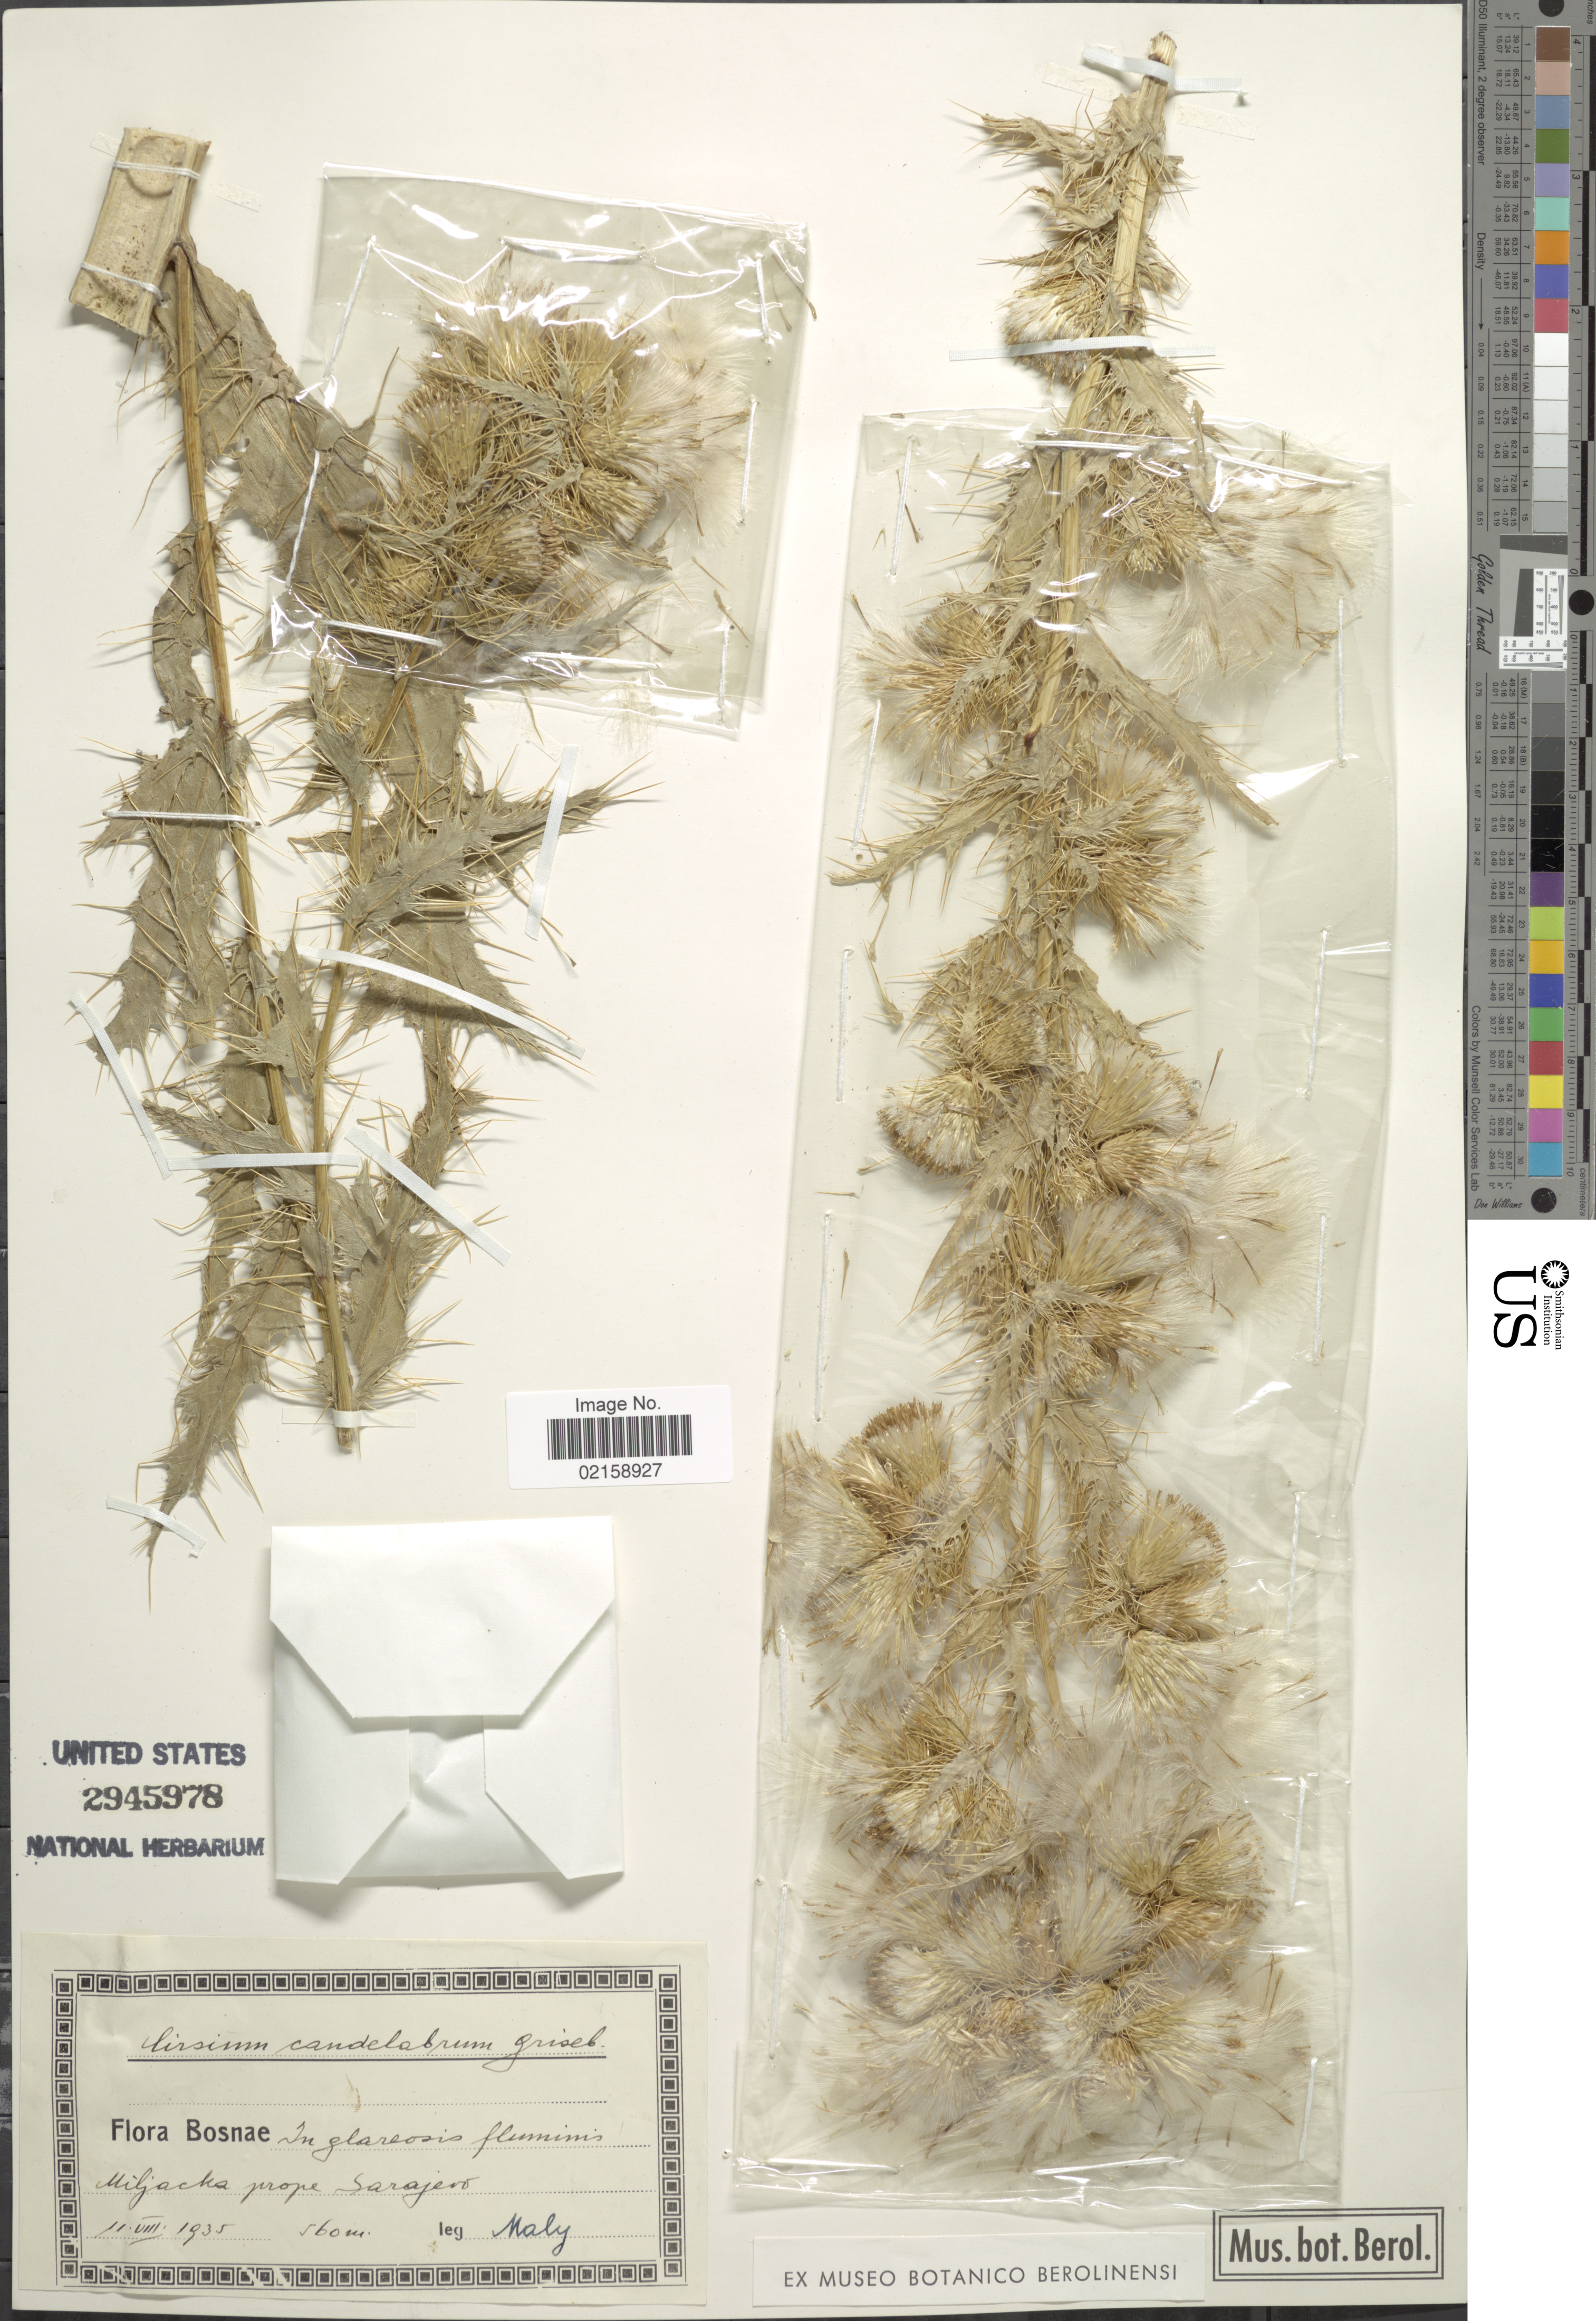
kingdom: Plantae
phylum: Tracheophyta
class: Magnoliopsida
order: Asterales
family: Asteraceae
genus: Cirsium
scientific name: Cirsium candelabrum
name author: Griseb.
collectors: -. Maly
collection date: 1935-08-11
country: Bosnia and Herzegovina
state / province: Federation of B&H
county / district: Sarajevo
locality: Bosnae, in glareosis fluminis Miljackaprope Sarajevo. [interpreted]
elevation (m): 560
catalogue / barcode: US 2945978